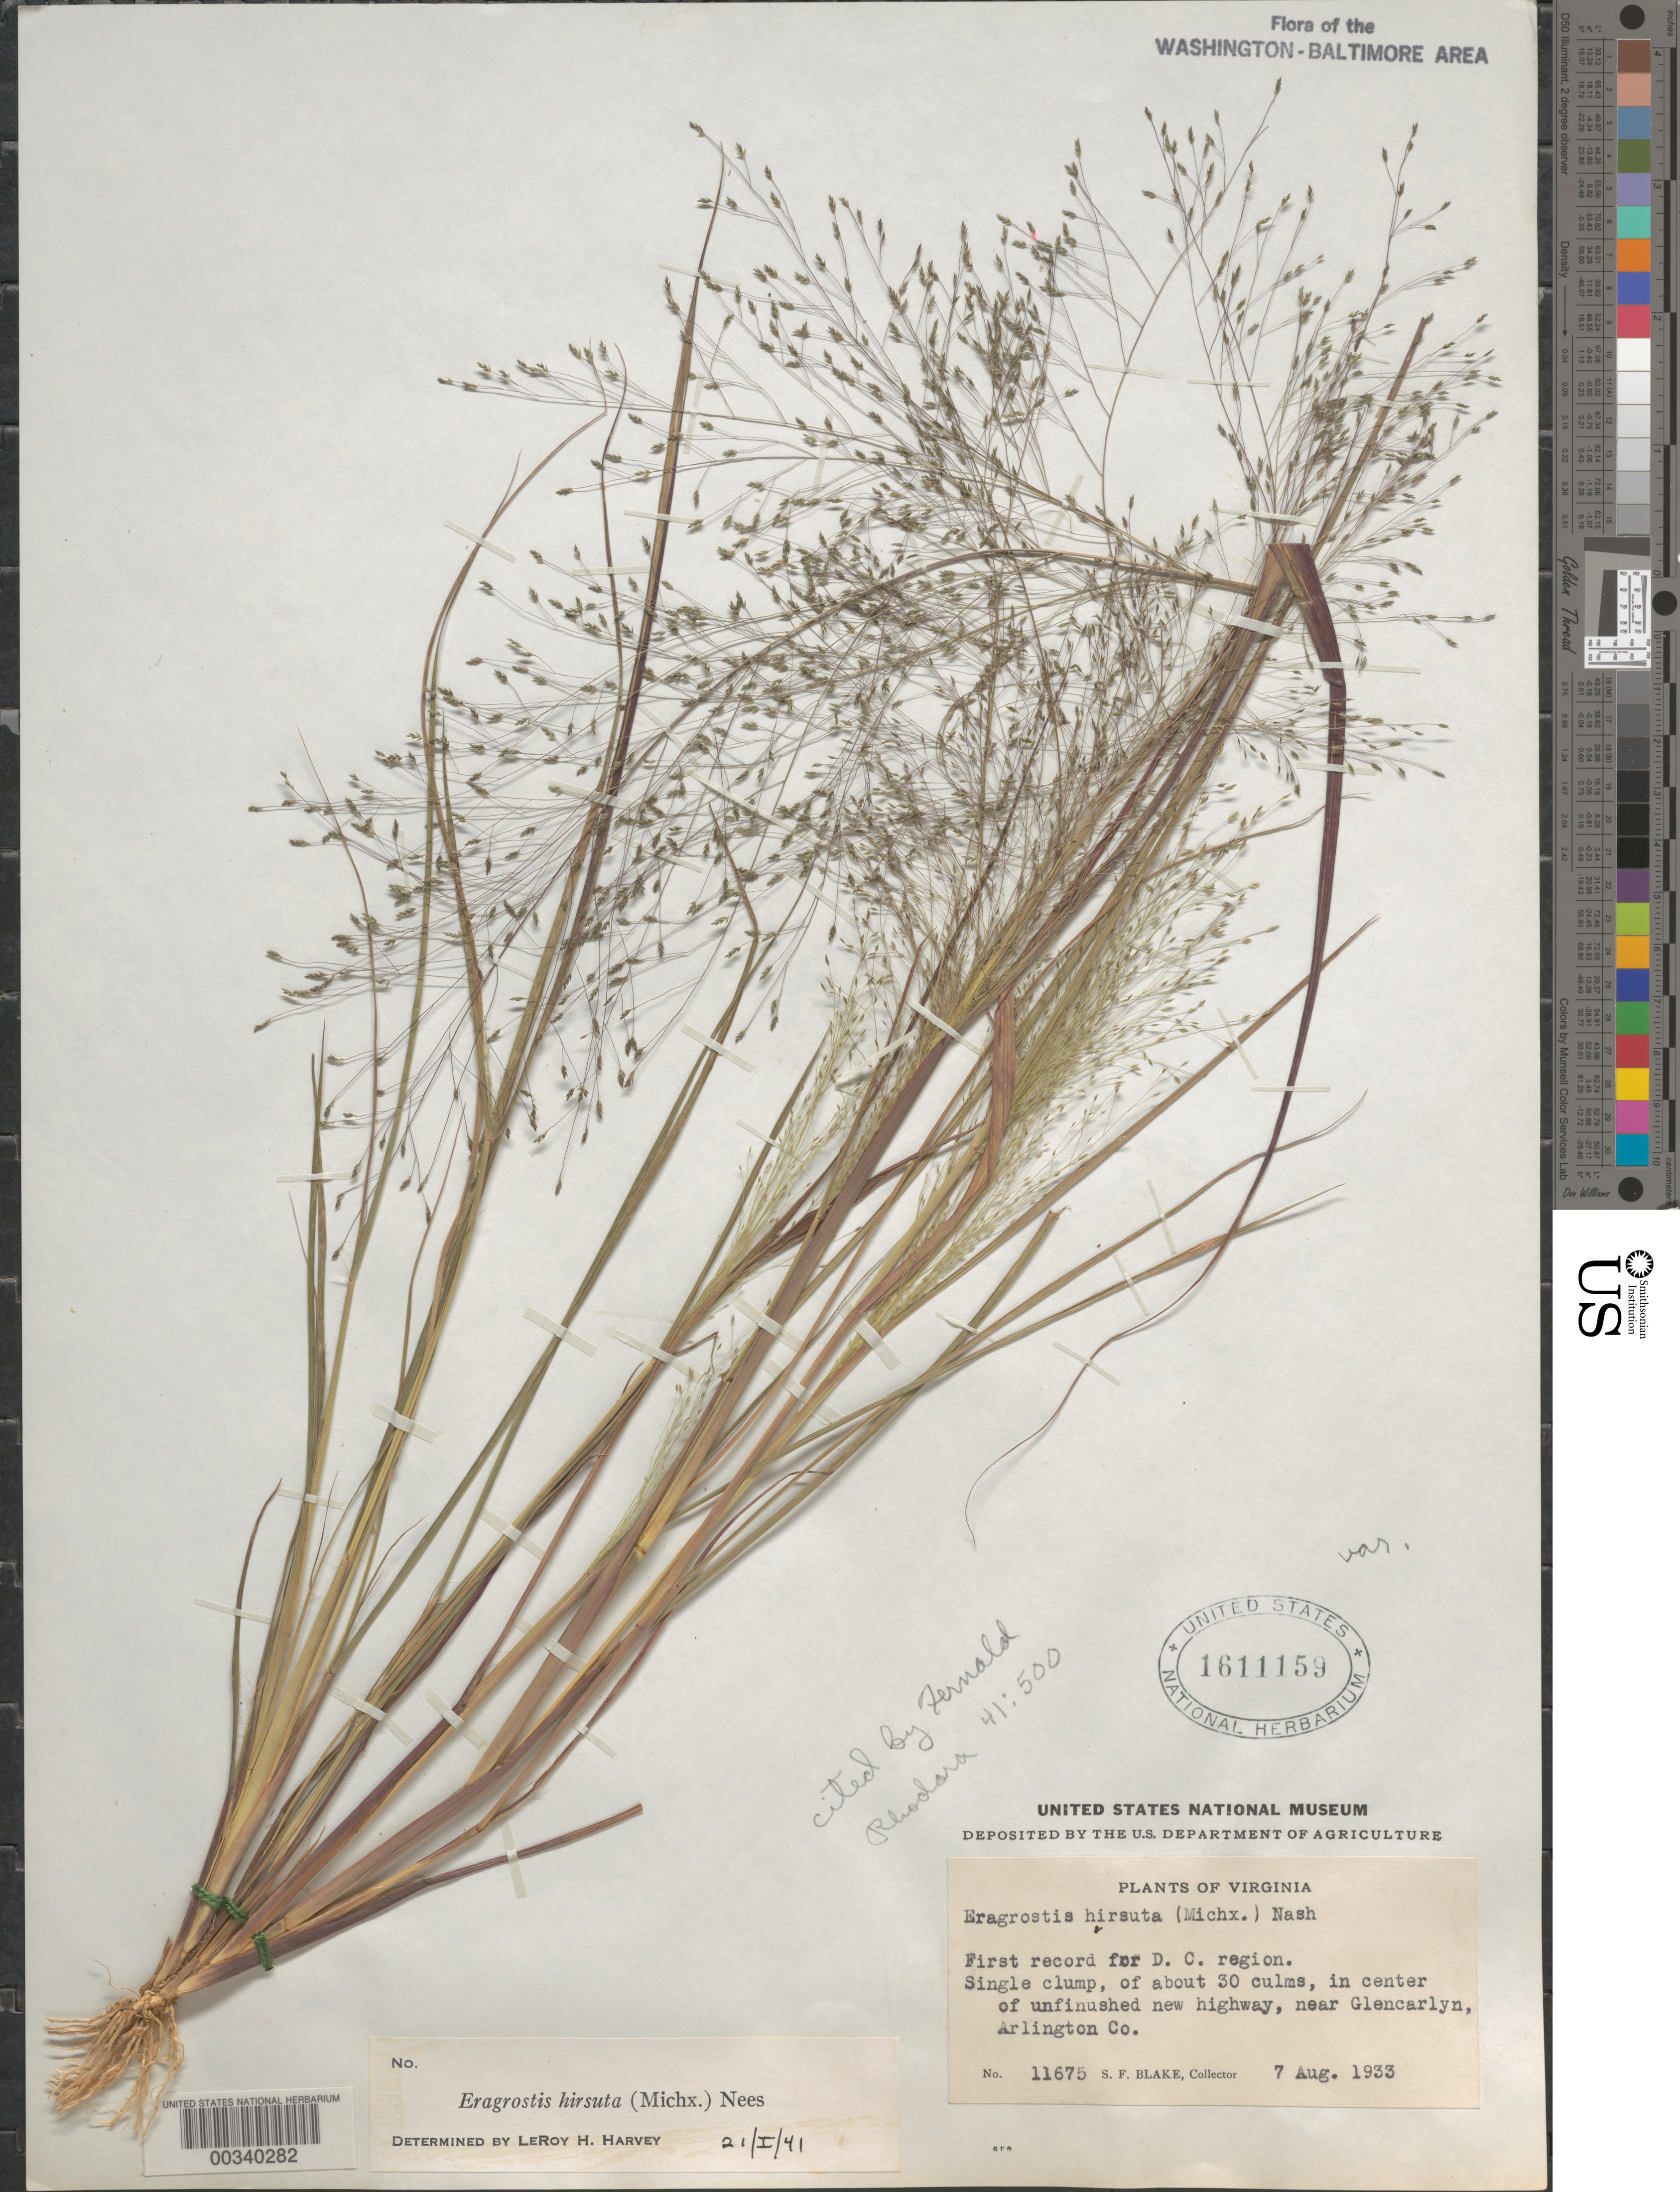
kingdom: Plantae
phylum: Tracheophyta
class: Liliopsida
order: Poales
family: Poaceae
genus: Eragrostis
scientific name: Eragrostis hirsuta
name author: (Michx.) Nees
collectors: S. Blake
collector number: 11675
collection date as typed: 07 Aug 1933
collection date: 1933-08-07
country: United States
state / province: Virginia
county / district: Arlington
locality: Glencarlyn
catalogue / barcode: US 1611159